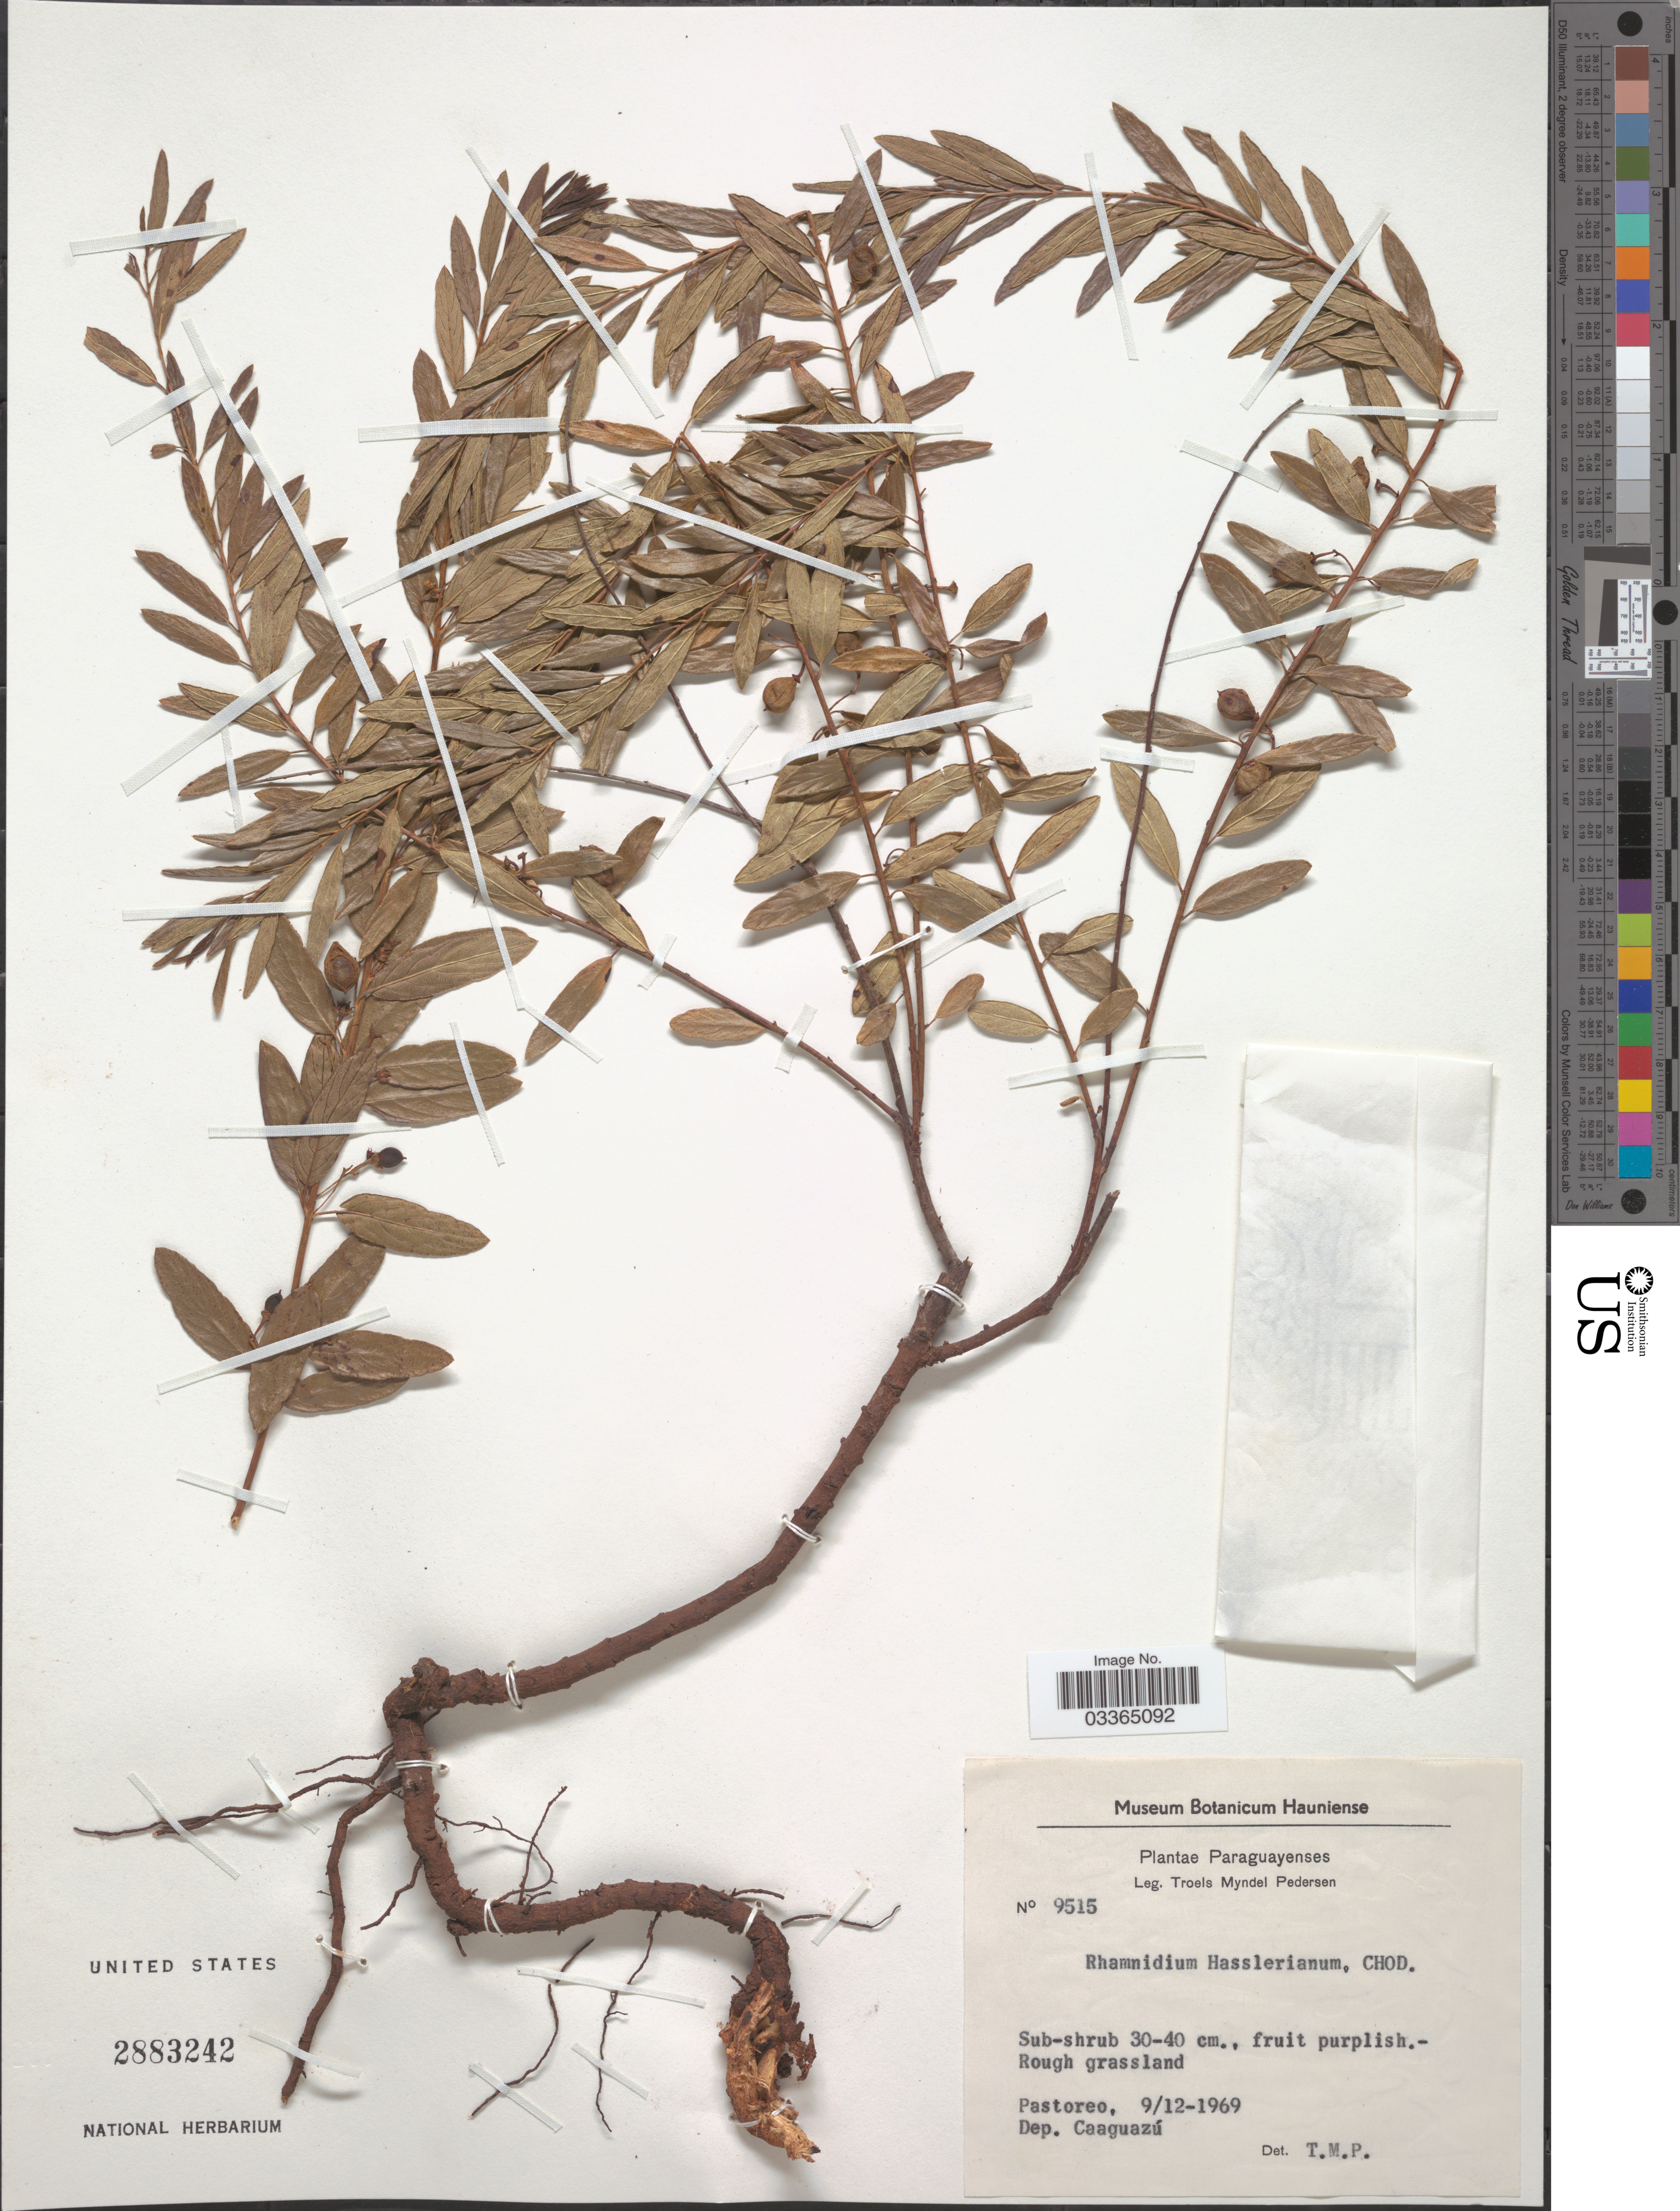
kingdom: Plantae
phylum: Tracheophyta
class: Magnoliopsida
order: Rosales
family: Rhamnaceae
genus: Rhamnidium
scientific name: Rhamnidium hasslerianum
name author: Chodat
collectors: T. Pederson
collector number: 9515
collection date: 1969-12-09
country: Paraguay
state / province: Caaguazu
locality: Pastoreo, Dep. Caaguazú.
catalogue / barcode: US 2883242